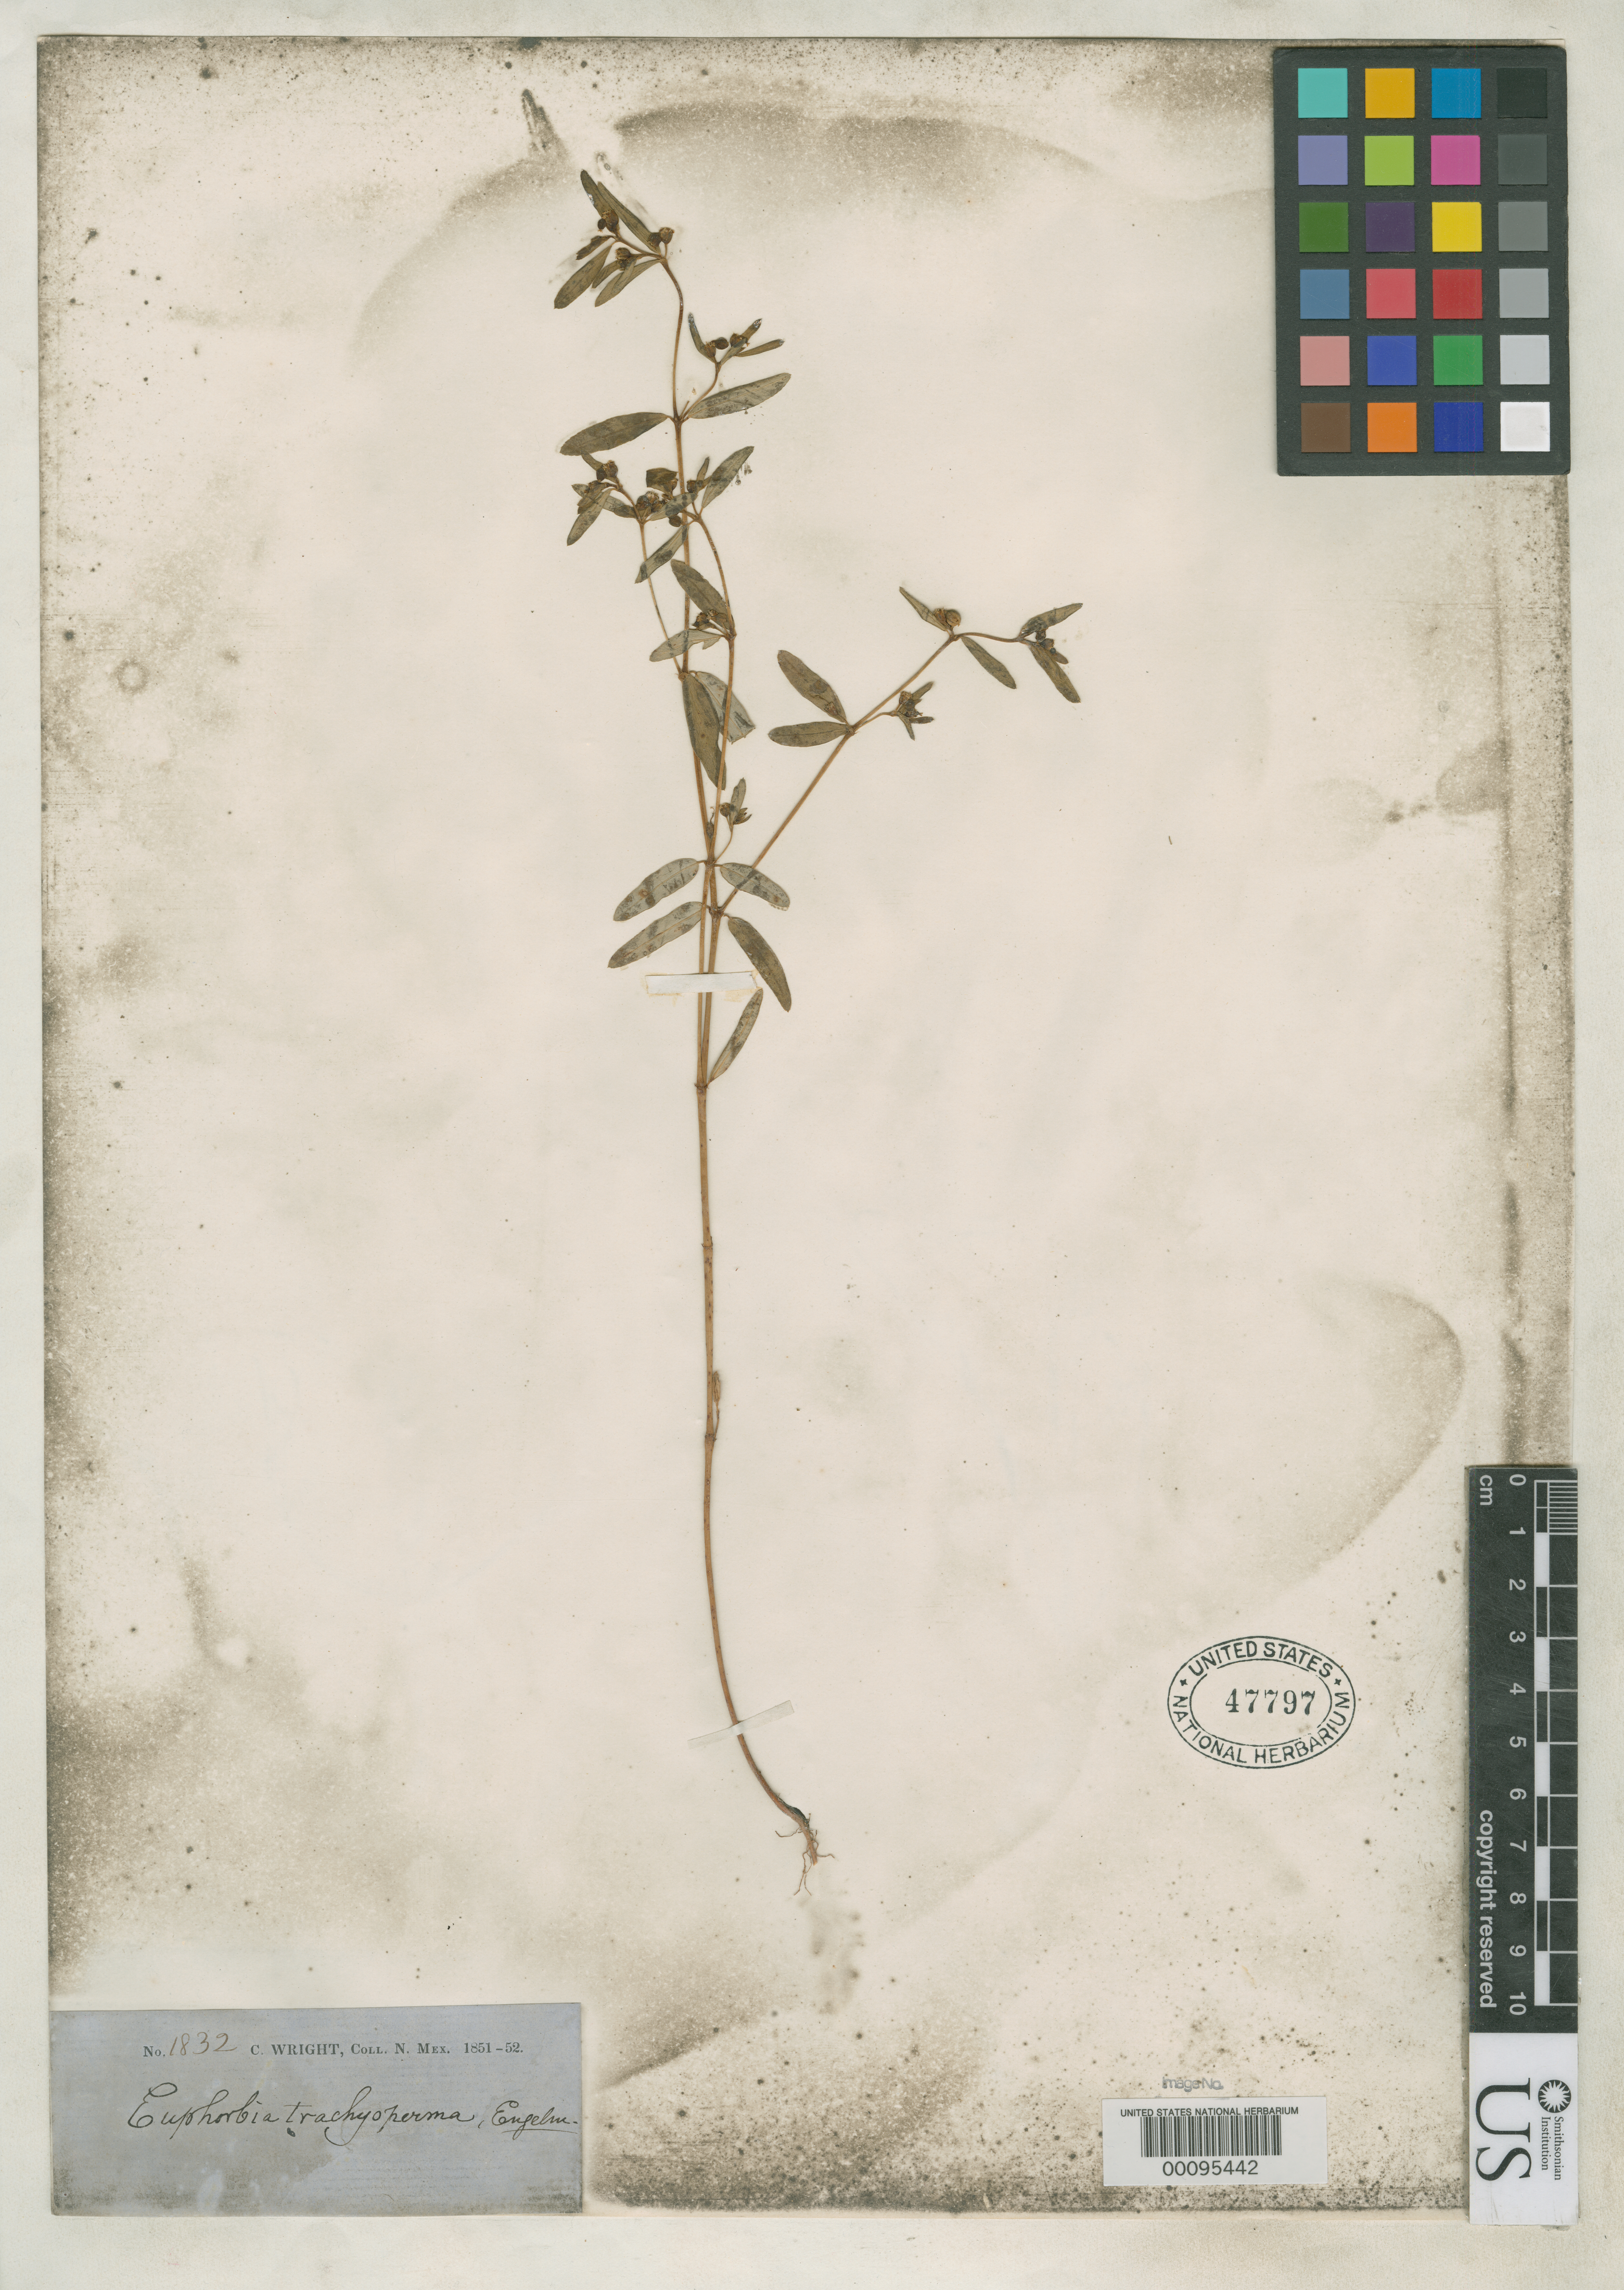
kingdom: Plantae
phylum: Tracheophyta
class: Magnoliopsida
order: Malpighiales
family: Euphorbiaceae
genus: Euphorbia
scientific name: Euphorbia trachysperma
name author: Engelm. in Emory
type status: Isotype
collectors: C. Wright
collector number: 1832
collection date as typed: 1851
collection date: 1851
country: Mexico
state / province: Sonora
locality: San Pedro.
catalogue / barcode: US 47797